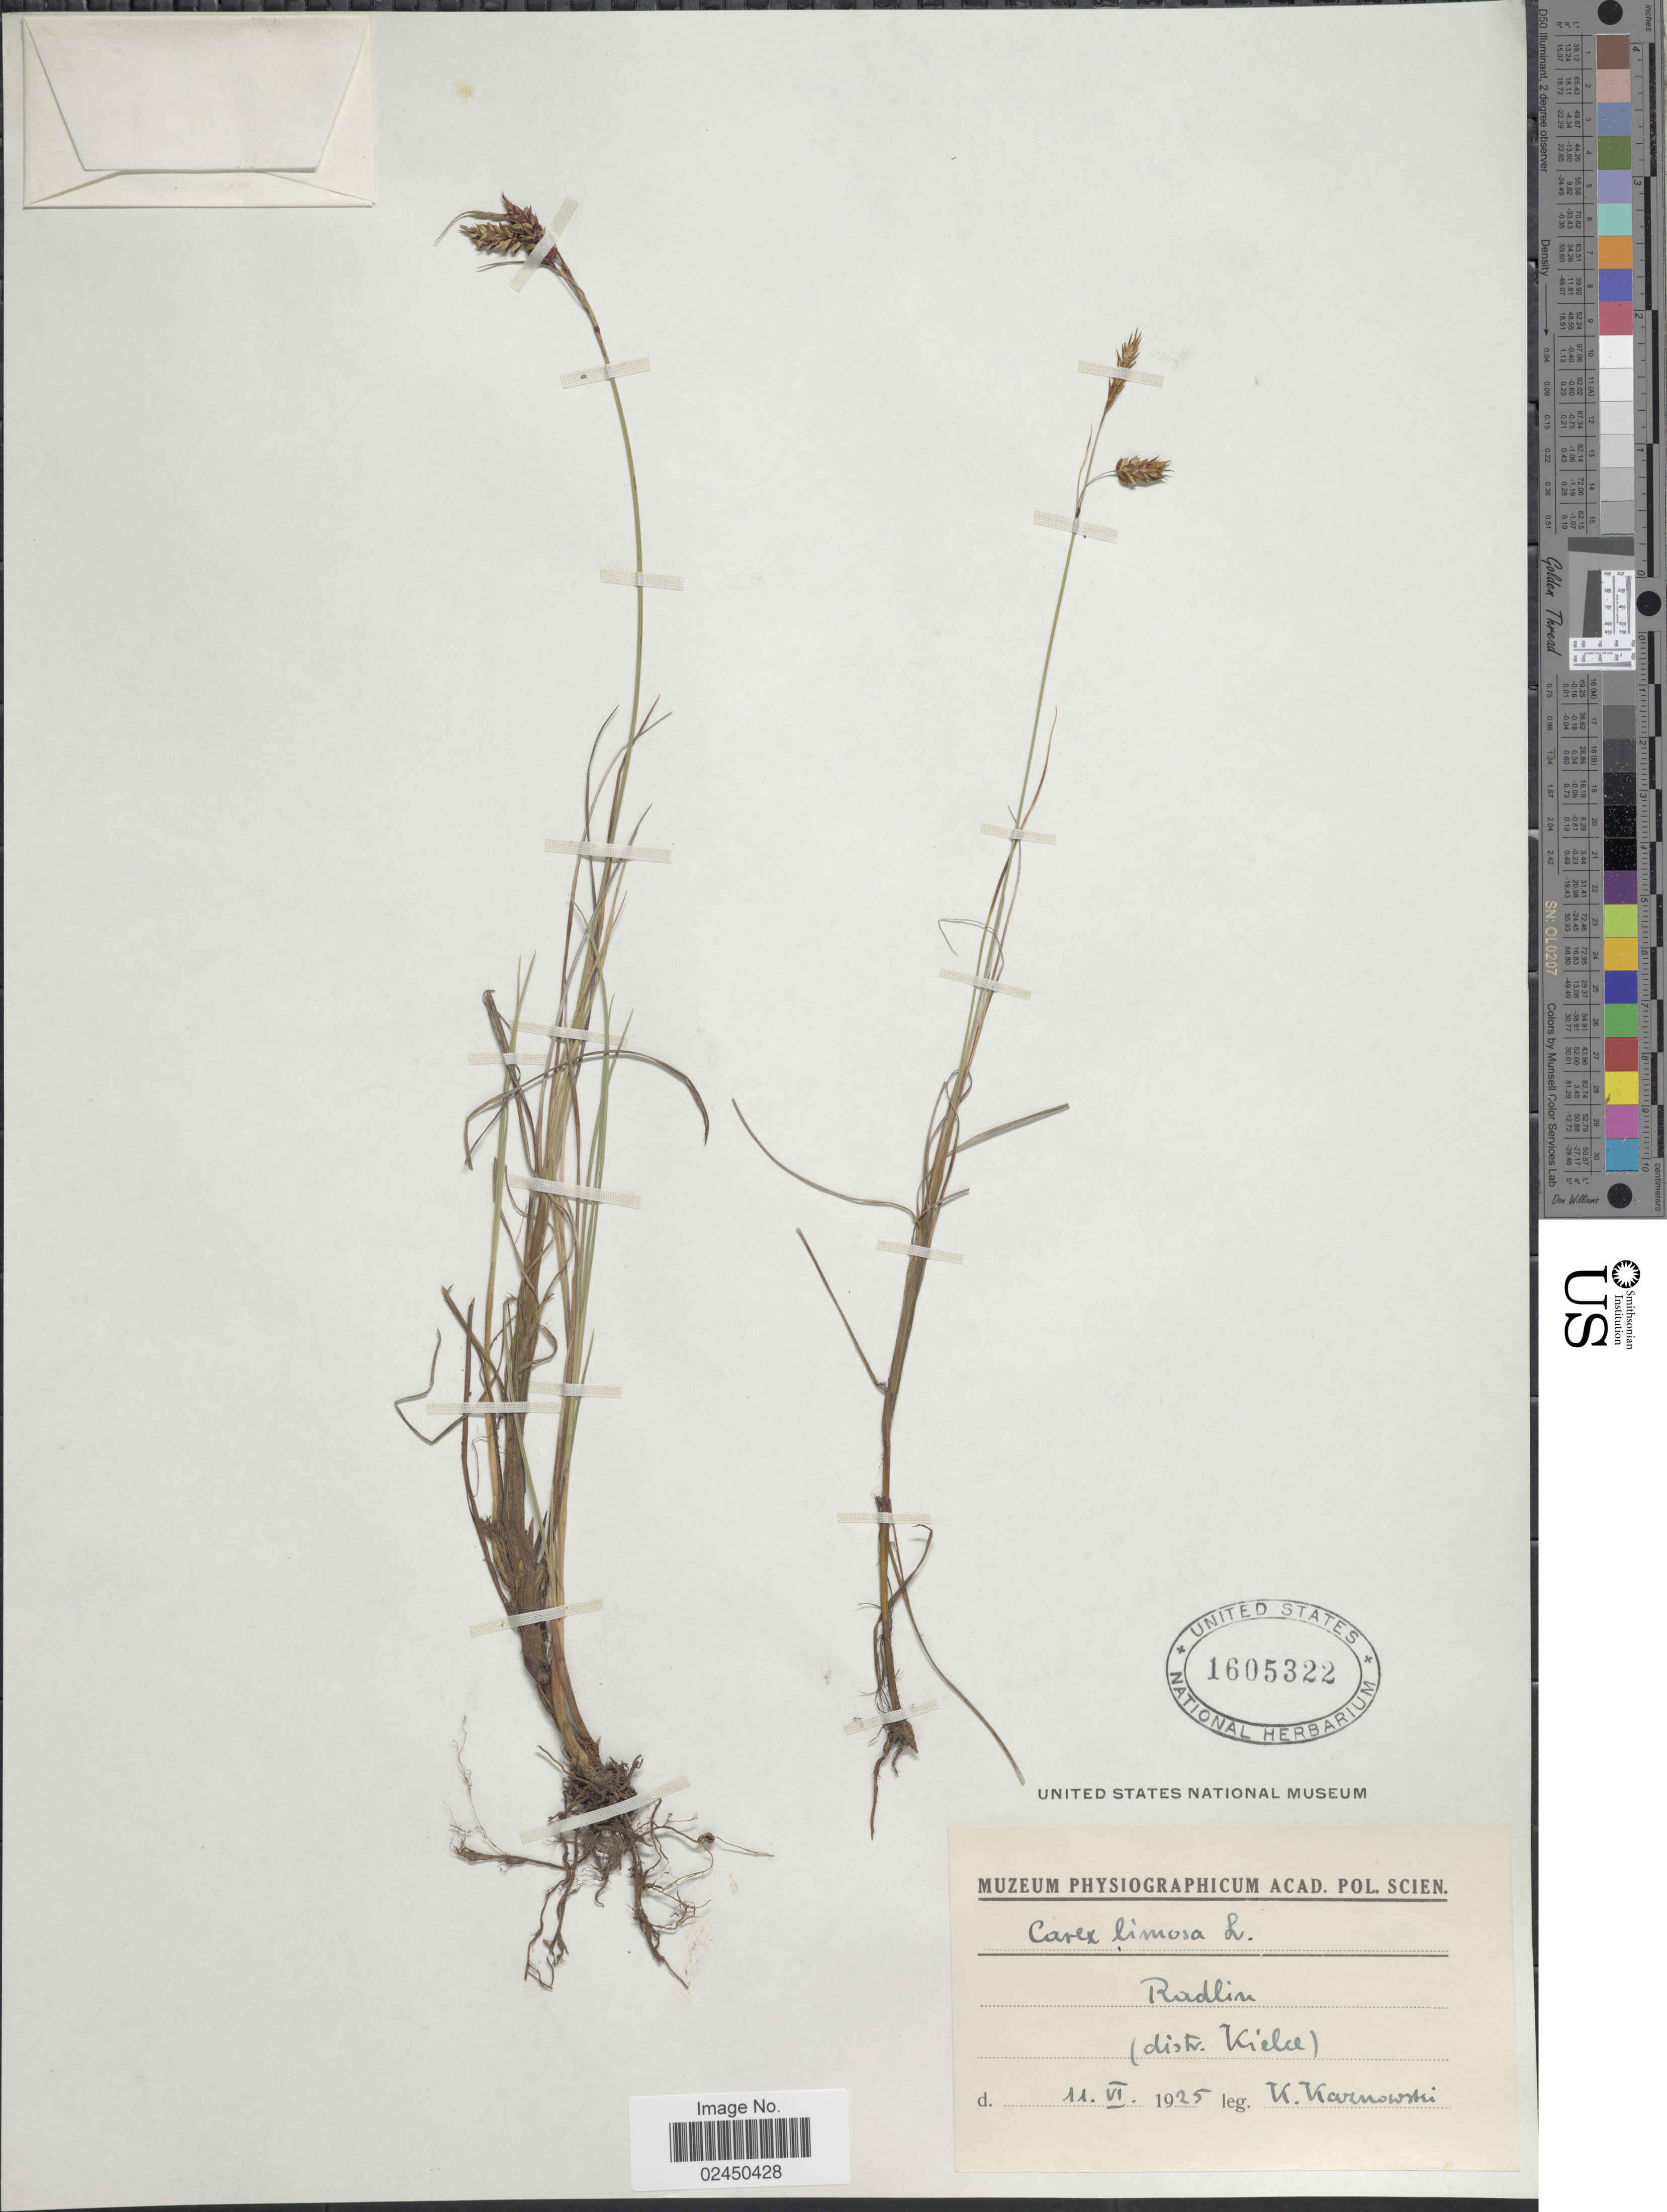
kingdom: Plantae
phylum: Tracheophyta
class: Liliopsida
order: Poales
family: Cyperaceae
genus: Carex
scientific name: Carex limosa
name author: L.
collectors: K. Kaznowski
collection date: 1925-06-11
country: Poland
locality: Radlin, (Distr. Kielce)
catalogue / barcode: US 1605322